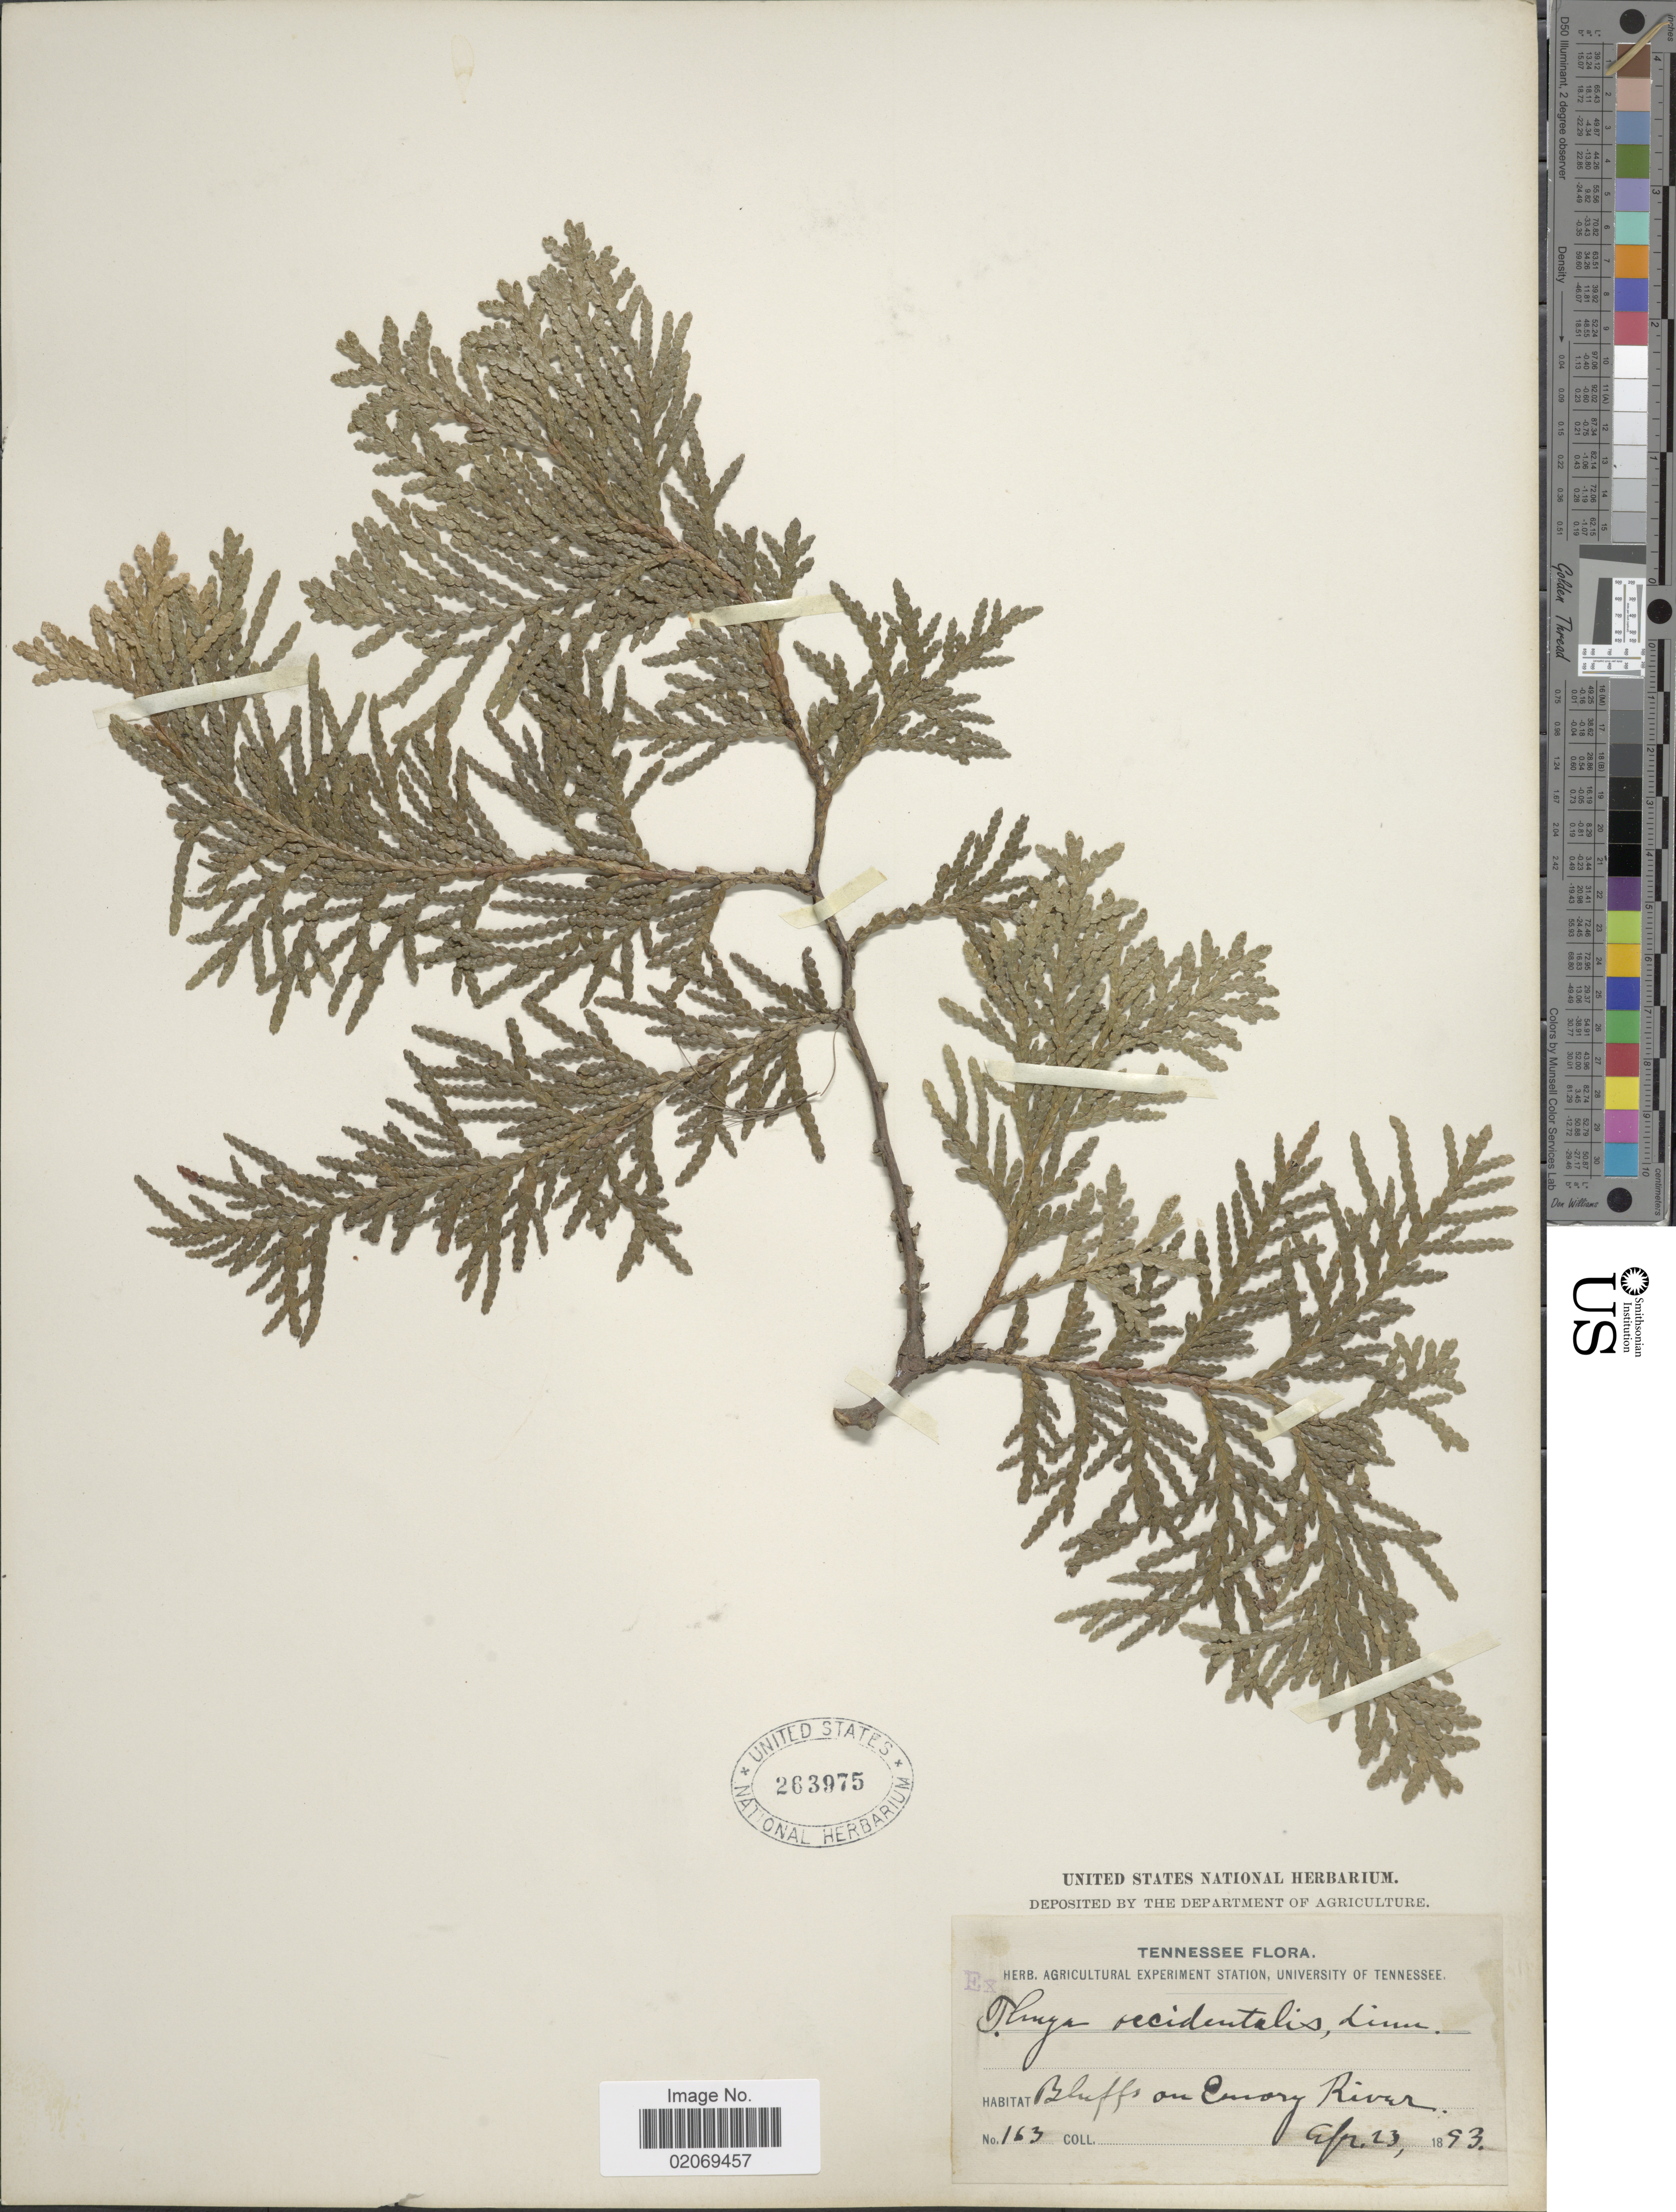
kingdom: Plantae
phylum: Tracheophyta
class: Pinopsida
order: Pinales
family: Cupressaceae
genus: Thuja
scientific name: Thuja occidentalis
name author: L.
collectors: ex herb. Agricultural Experiment Station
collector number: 163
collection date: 1893-04-23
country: United States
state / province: Tennessee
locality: Bluffs on Emory River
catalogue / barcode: US 263975